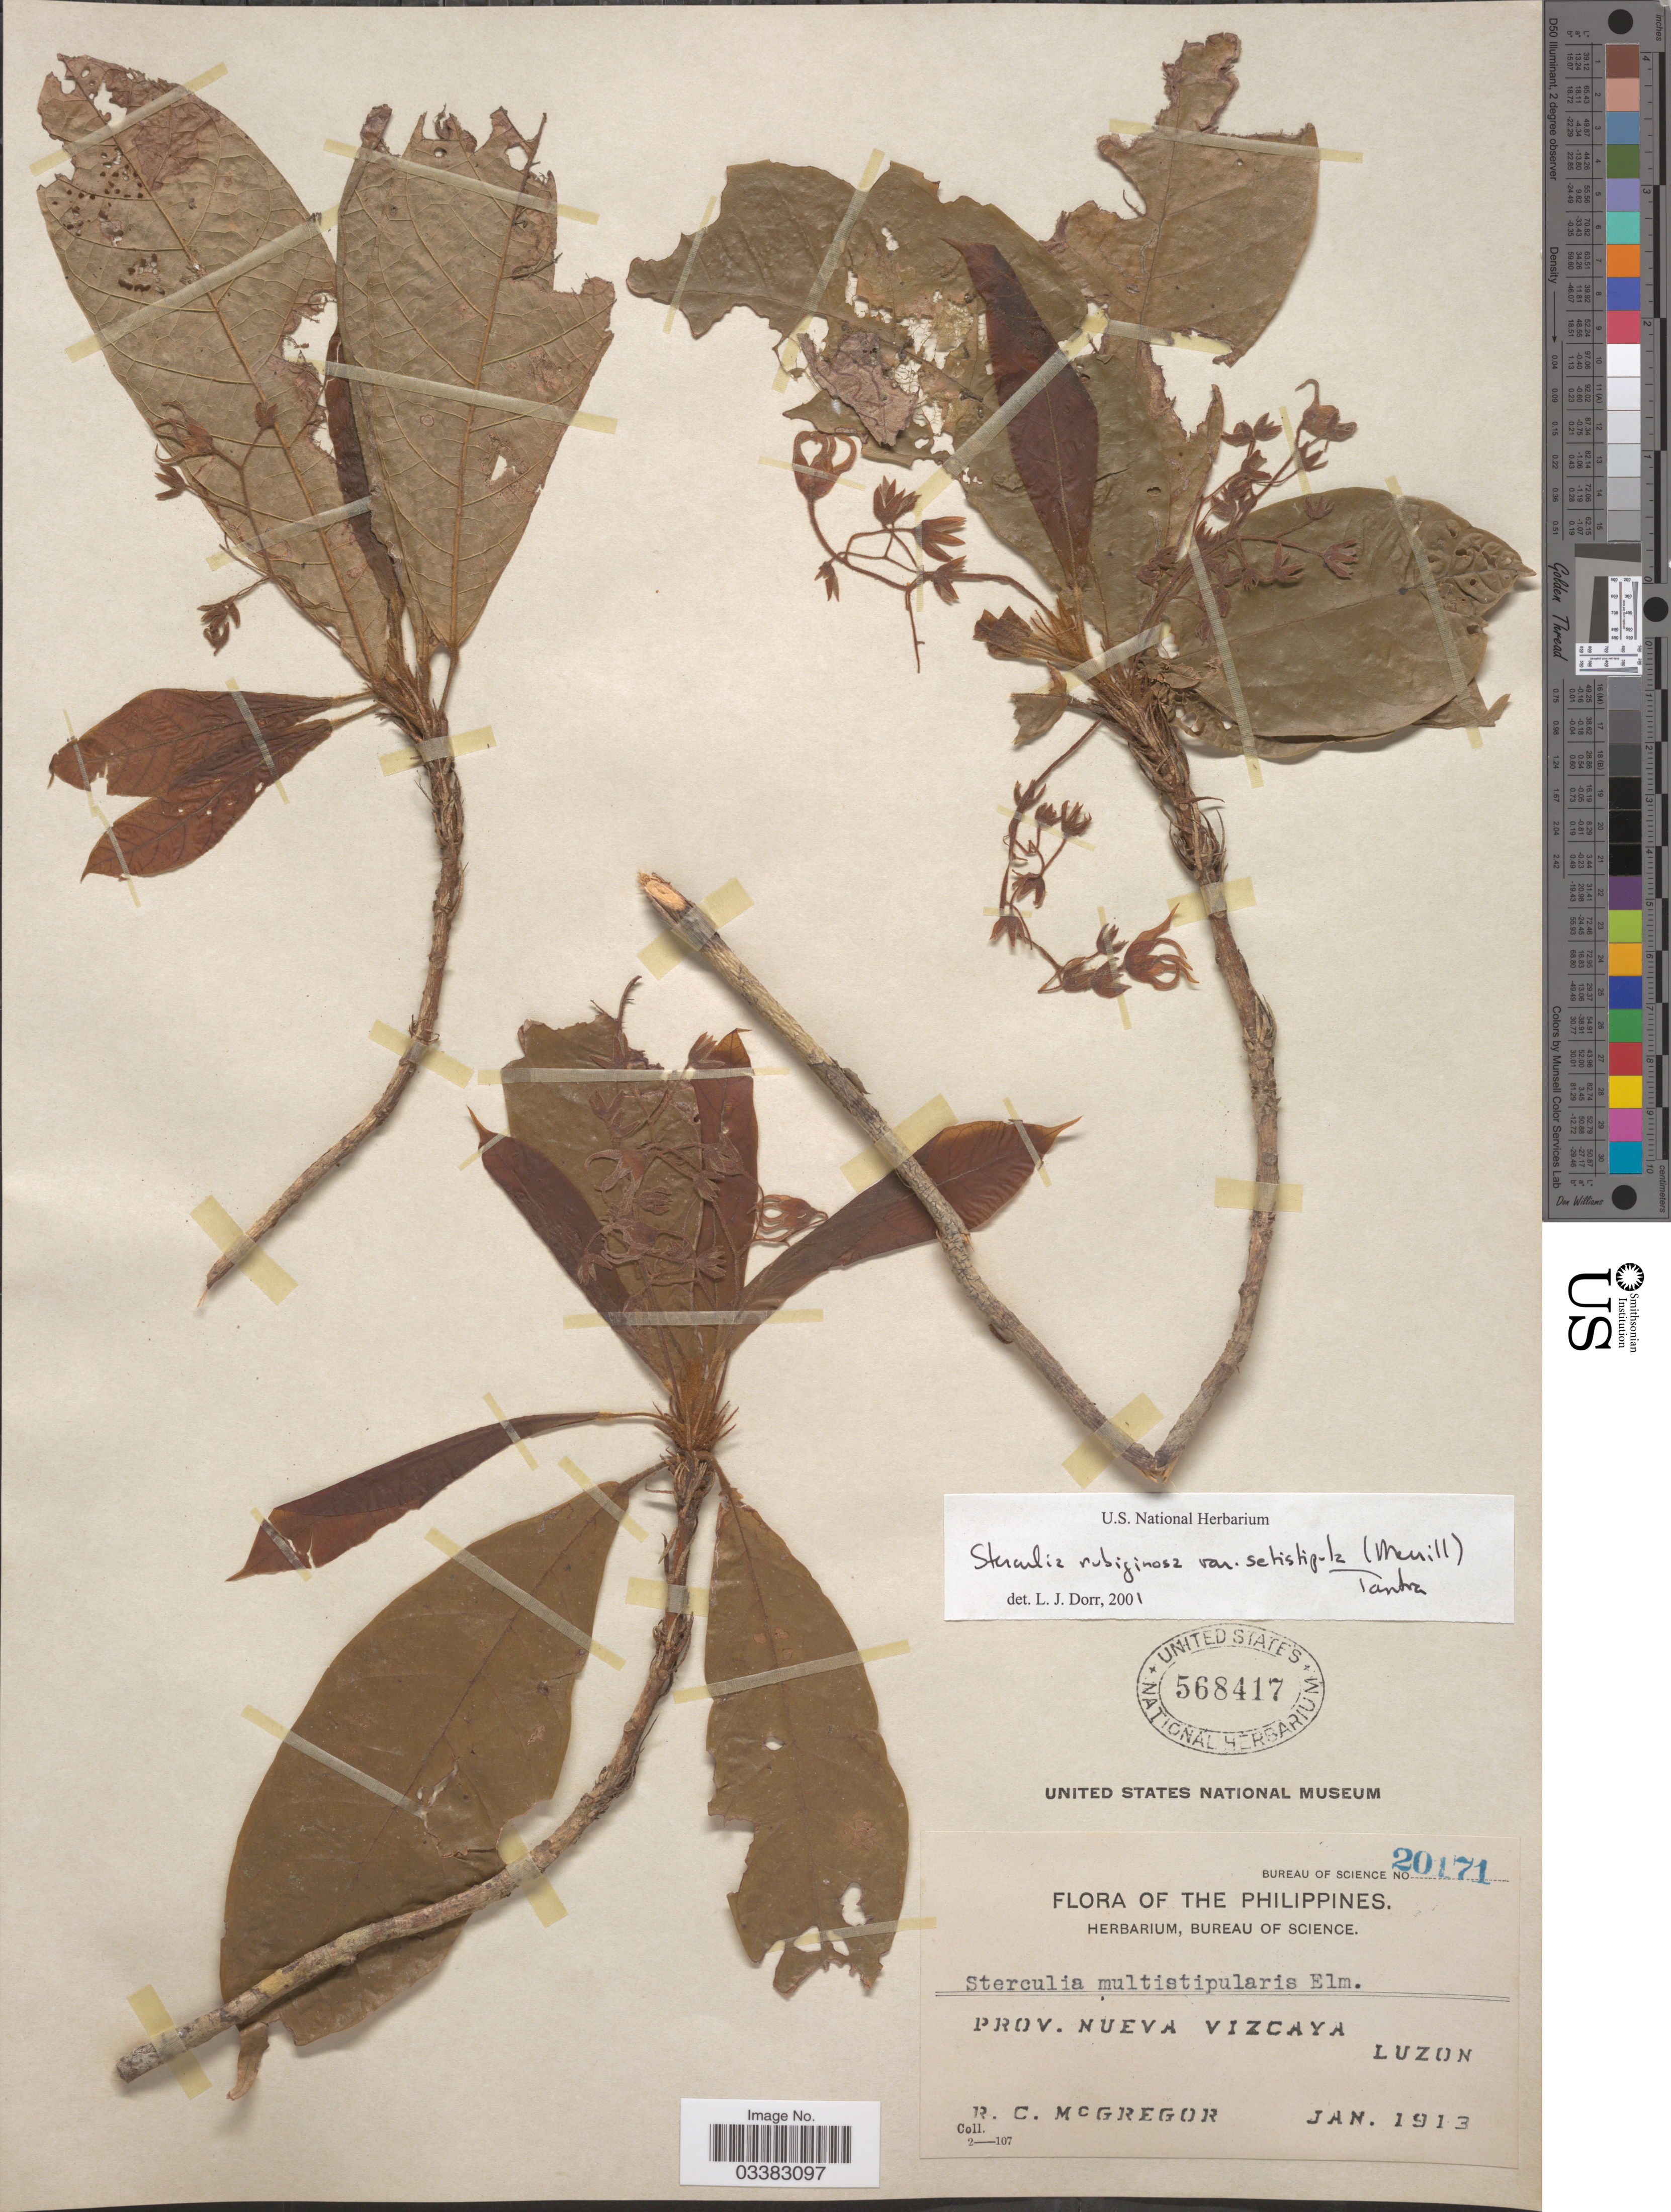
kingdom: Plantae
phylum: Tracheophyta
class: Magnoliopsida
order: Malvales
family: Malvaceae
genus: Sterculia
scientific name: Sterculia rubiginosa var. setistipula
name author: (Merr.) Tantra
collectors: R. C. McGregor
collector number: Bureau of Science 20171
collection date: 1913-01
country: Philippines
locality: Prov. Nueva Vizcaya, Luzon.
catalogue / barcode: US 568417